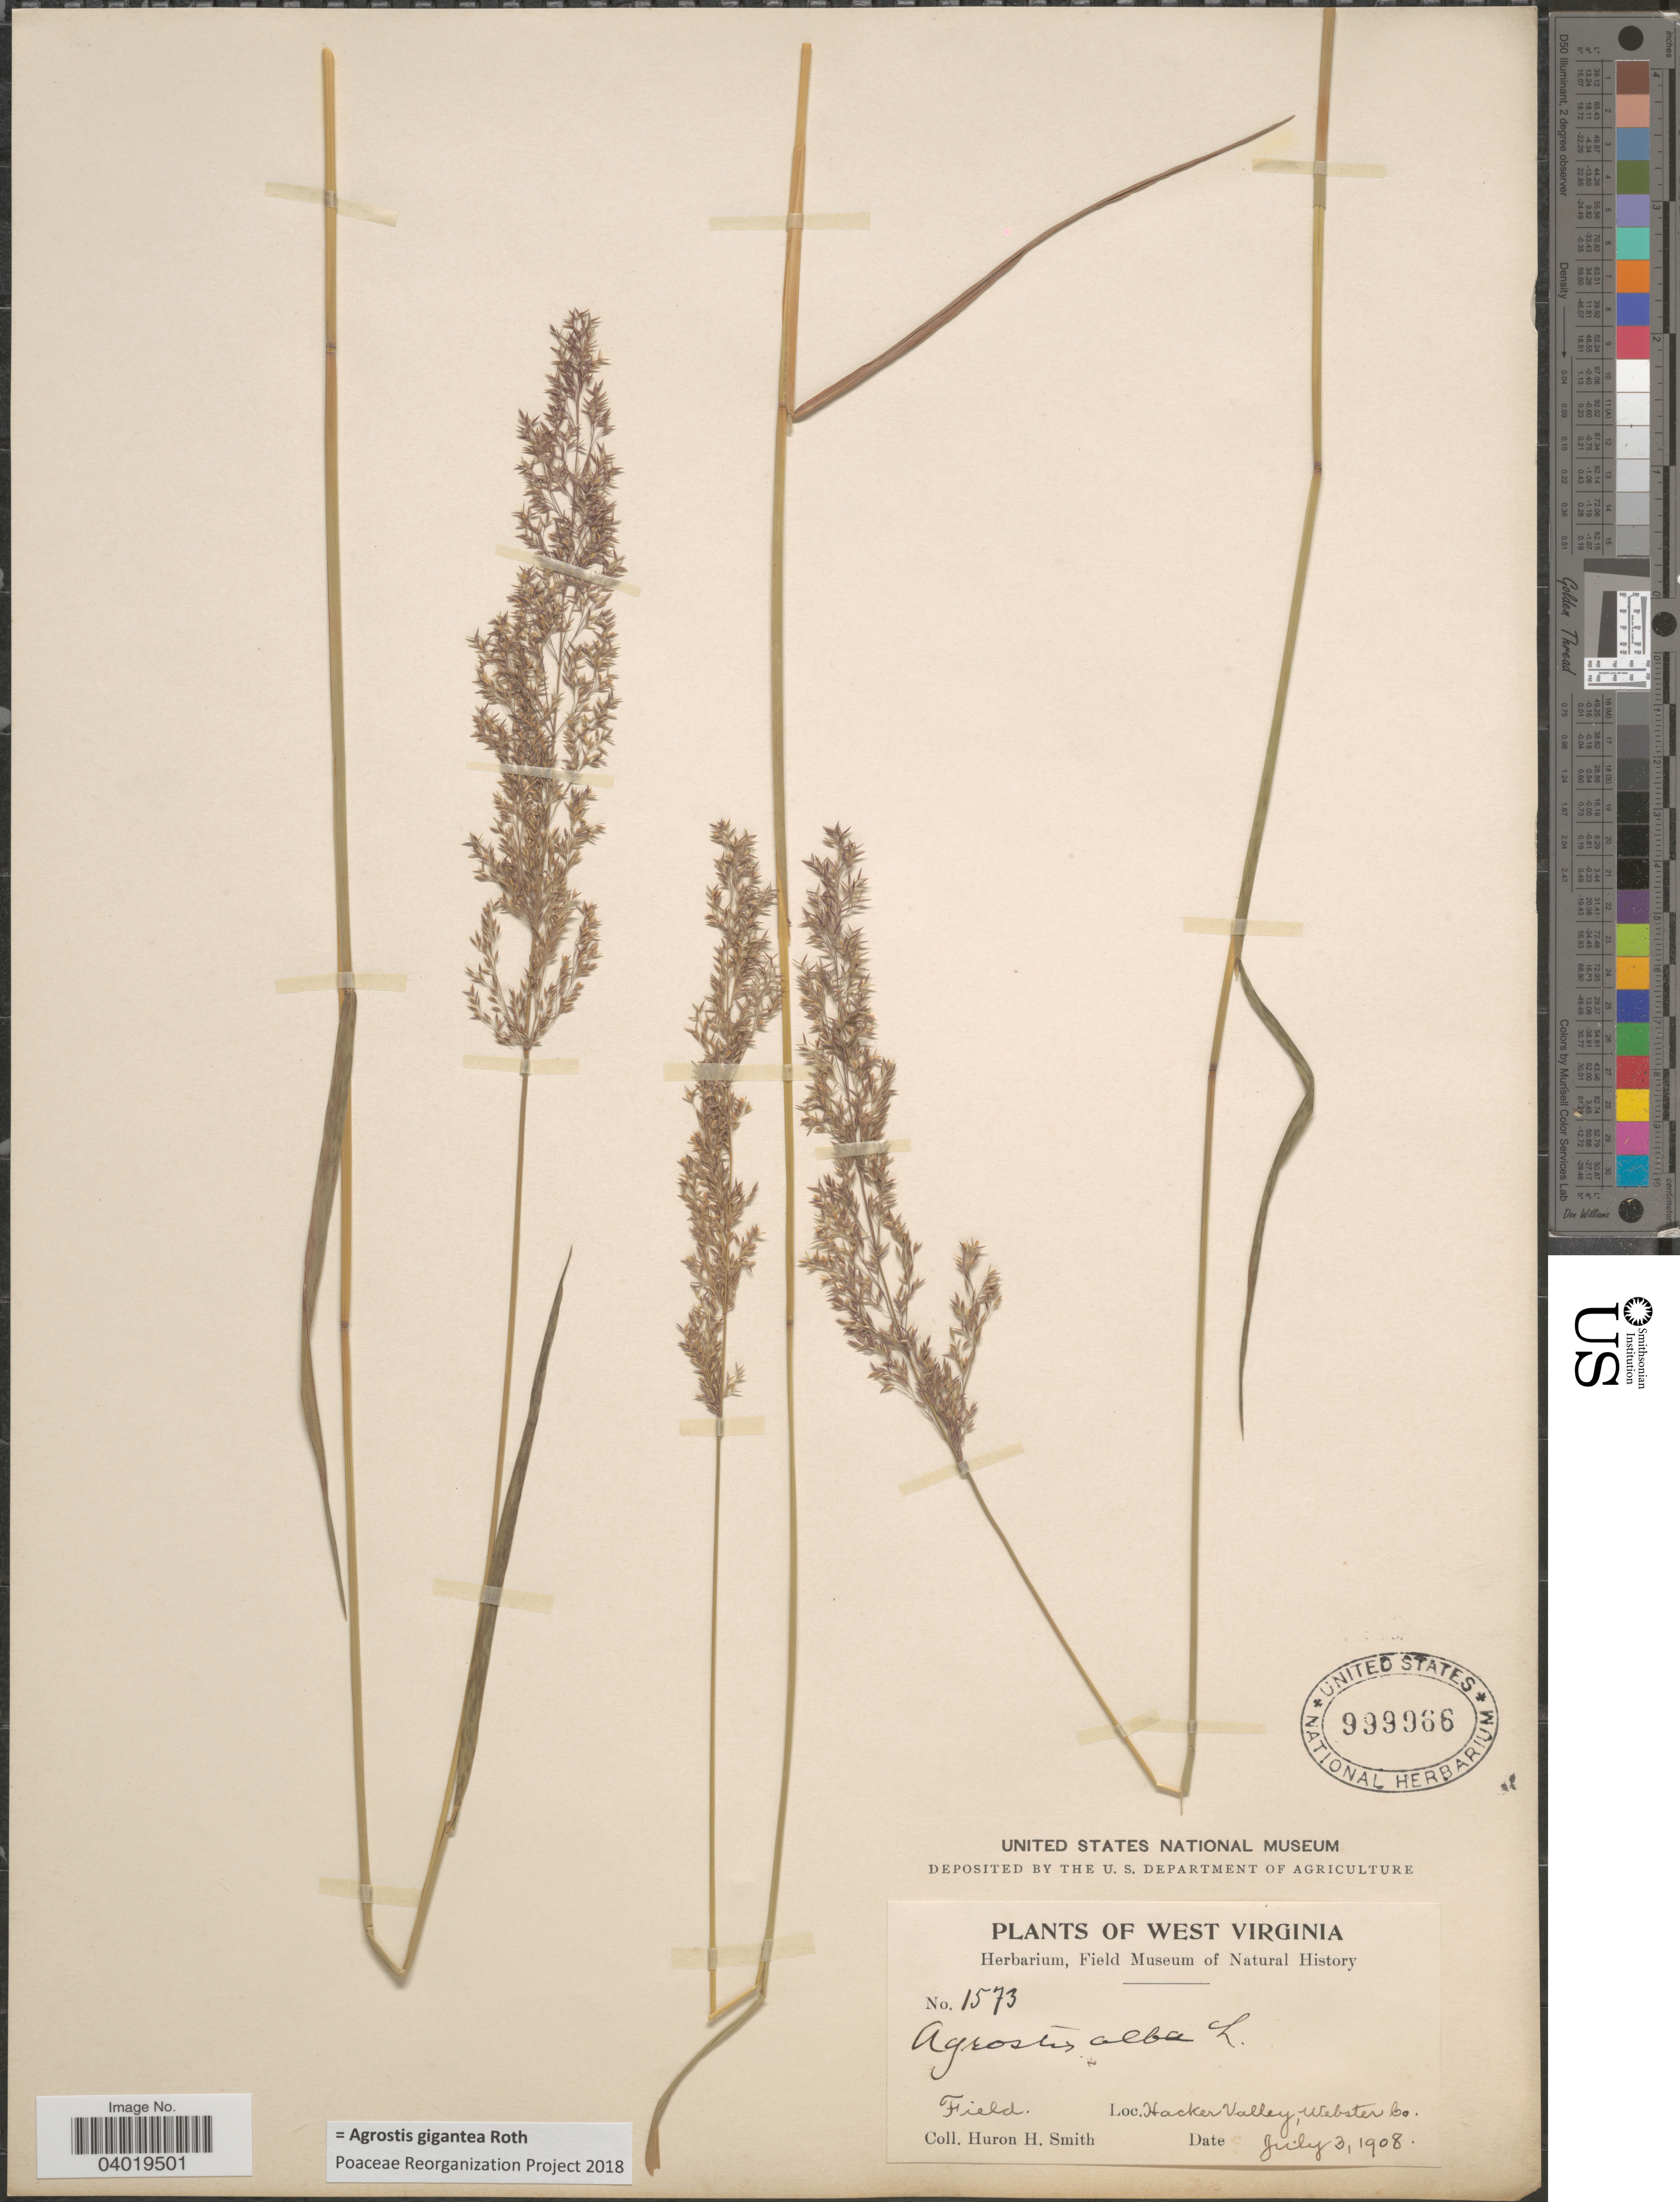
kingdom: Plantae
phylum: Tracheophyta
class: Liliopsida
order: Poales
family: Poaceae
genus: Agrostis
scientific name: Agrostis gigantea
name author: Roth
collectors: Huron H. Smith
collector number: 1573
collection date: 1908-07-03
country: United States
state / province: West Virginia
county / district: Webster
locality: Hacker Valley, Webster Co.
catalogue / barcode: US 999966